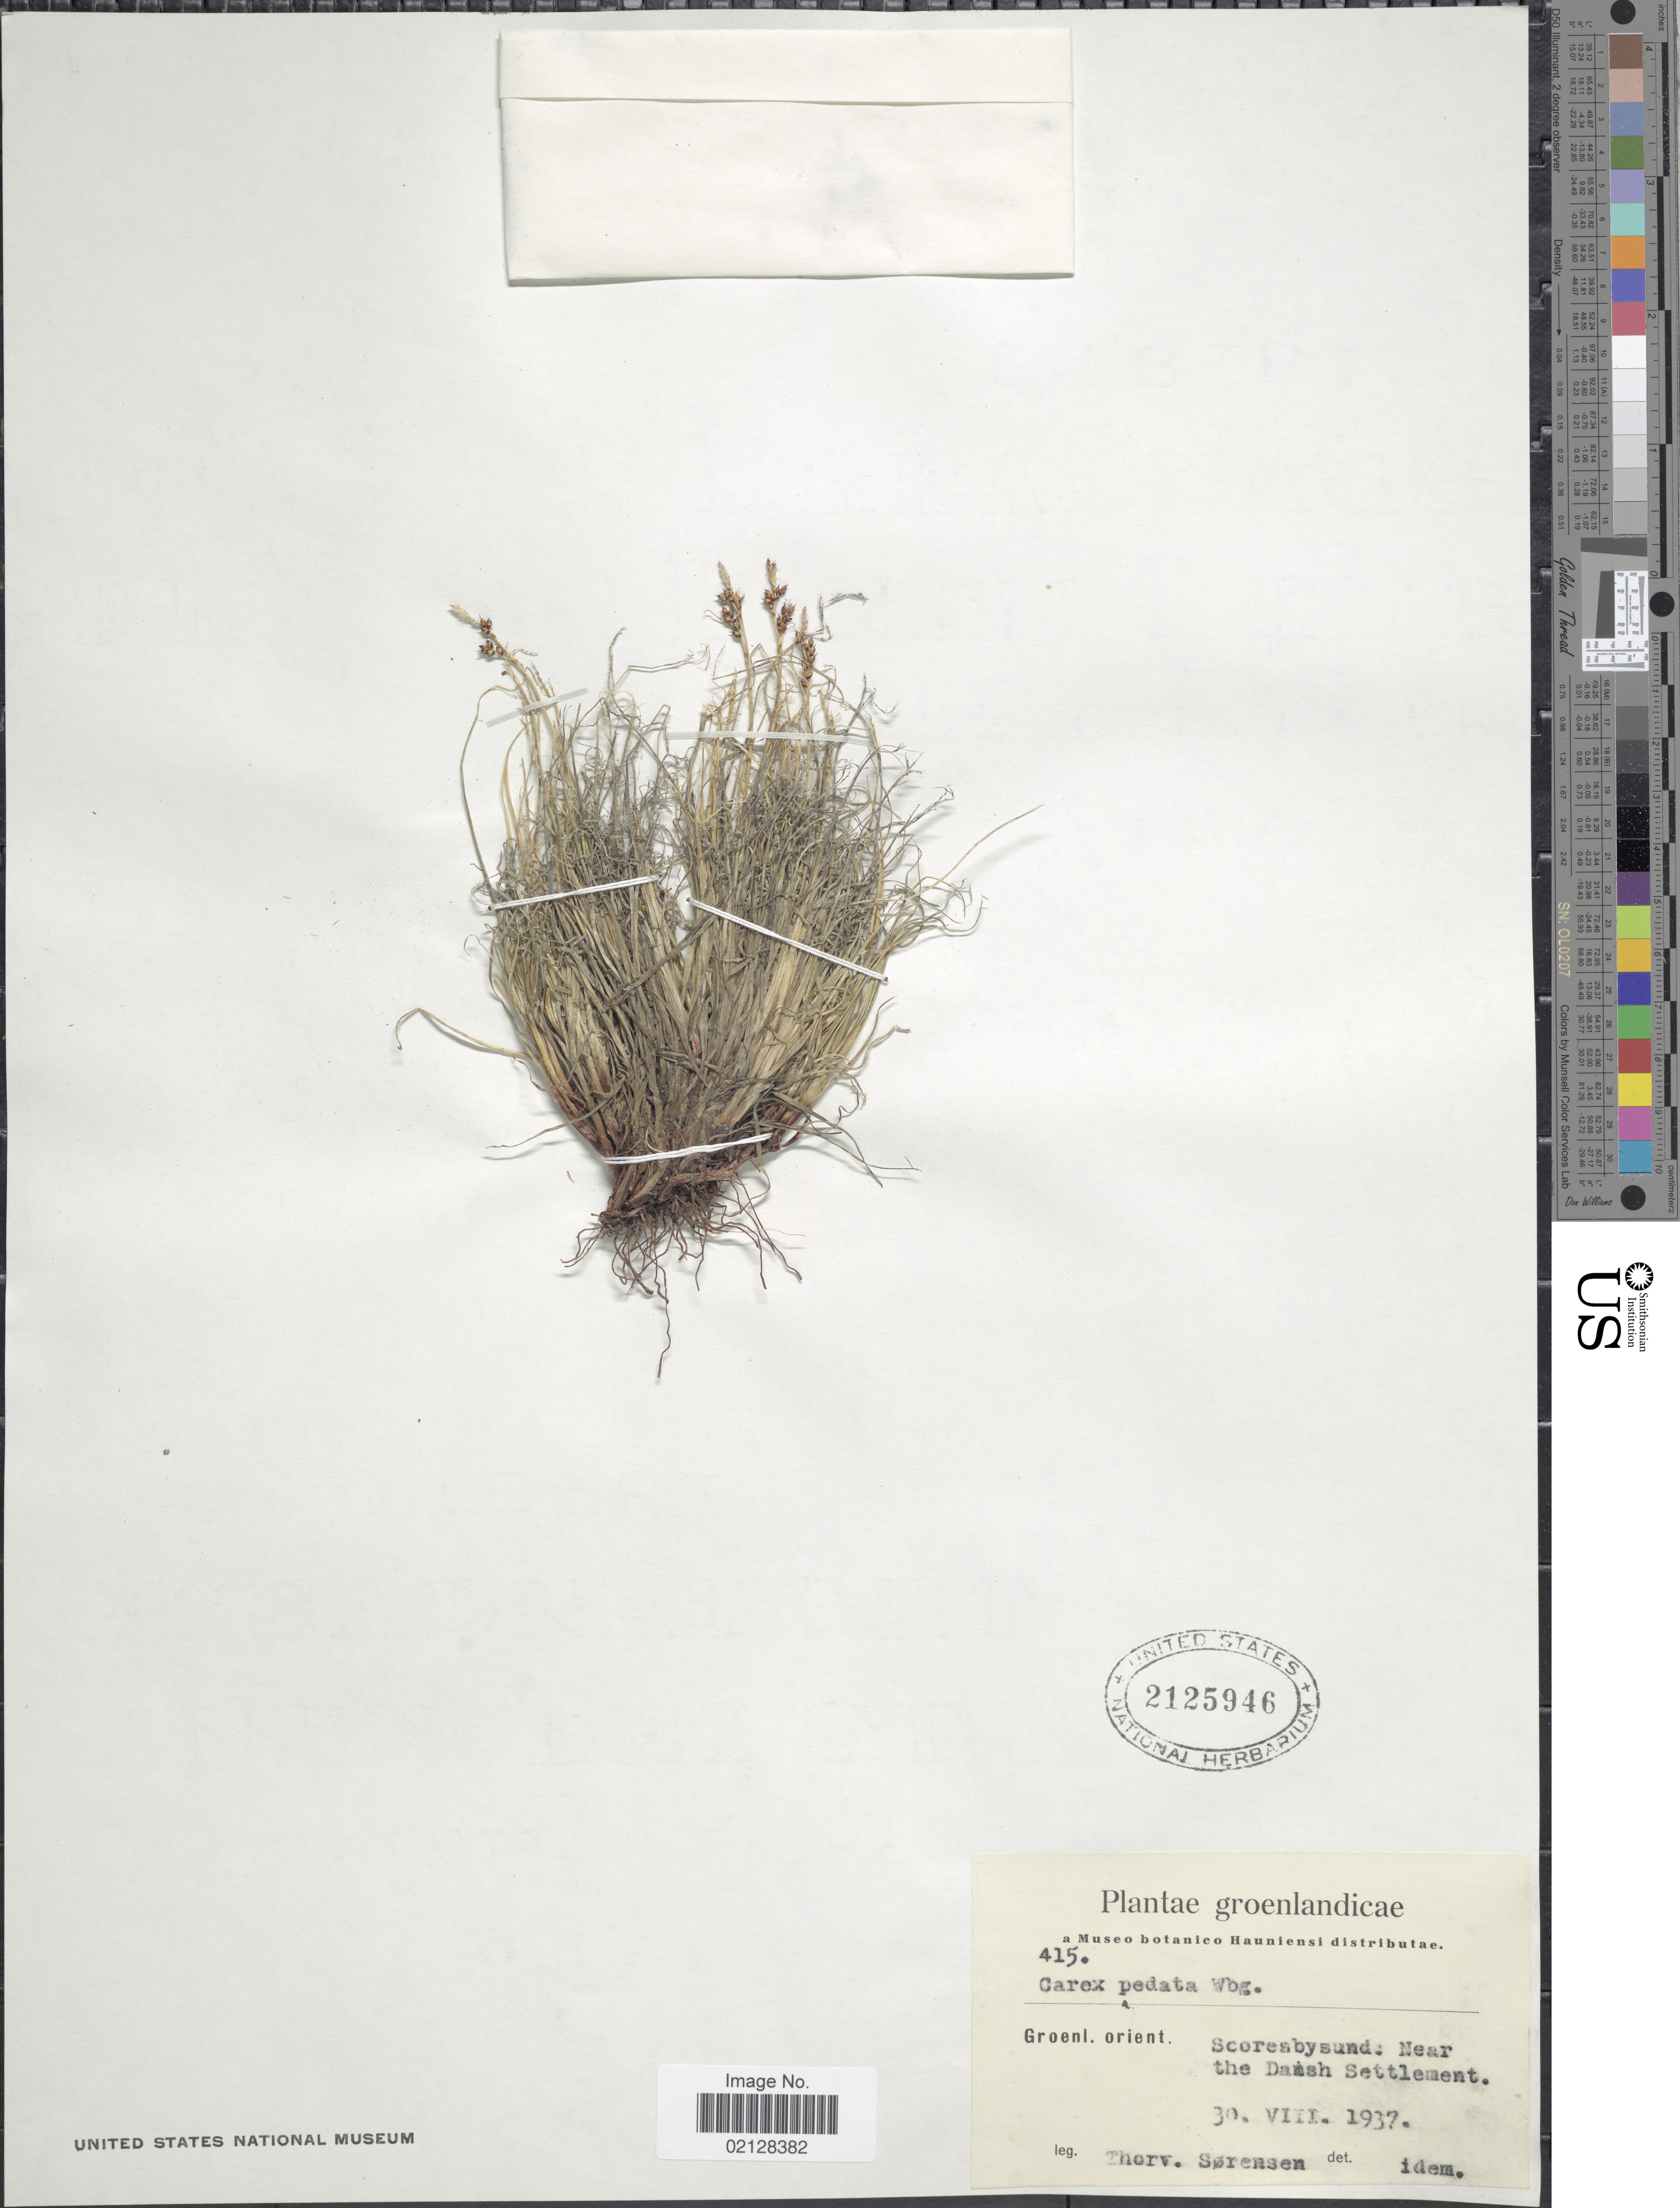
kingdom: Plantae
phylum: Tracheophyta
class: Liliopsida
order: Poales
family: Cyperaceae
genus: Carex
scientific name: Carex glacialis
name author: Mack.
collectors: T. Sorensen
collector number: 415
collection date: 1937-08-30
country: Greenland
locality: Groenlandicae, Groenl. orient.: Scoresbysund: Near the Dansh Settlement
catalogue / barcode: US 2125946